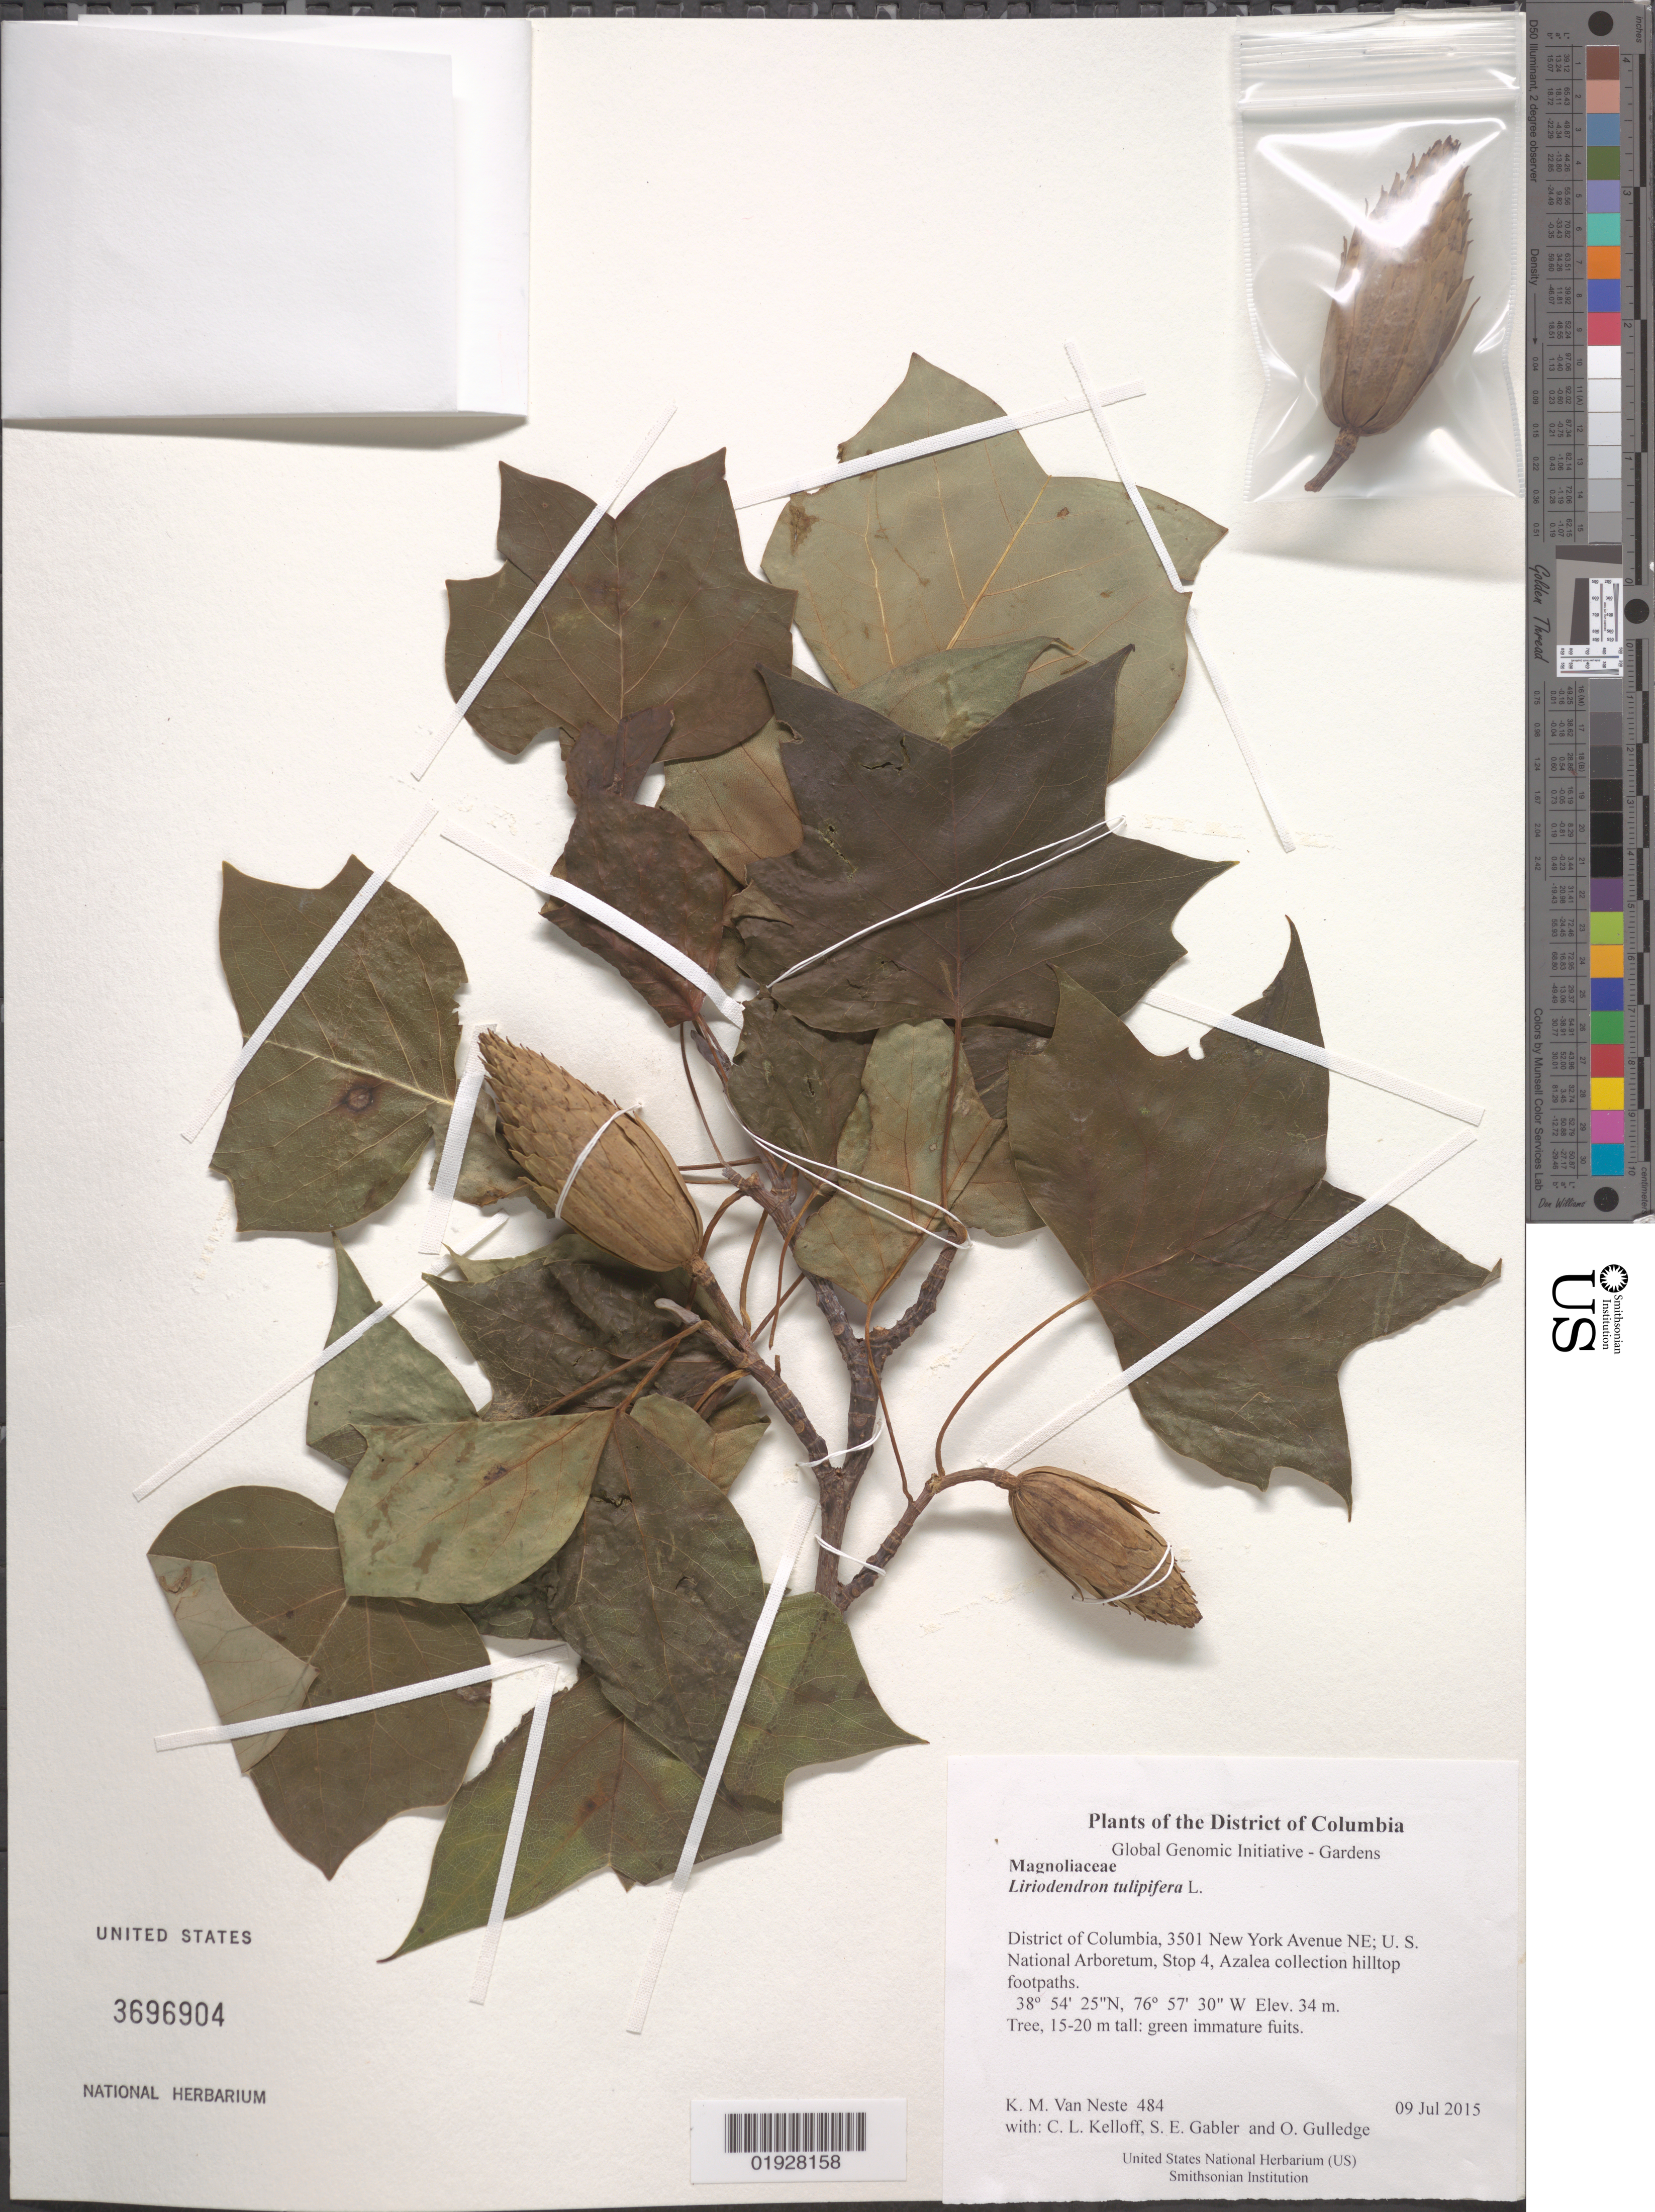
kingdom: Plantae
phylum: Tracheophyta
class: Magnoliopsida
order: Magnoliales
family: Magnoliaceae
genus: Liriodendron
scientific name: Liriodendron tulipifera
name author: L.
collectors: K. M. Van Neste, C. L. Kelloff, S. E. Gabler & O. Gulledge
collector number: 484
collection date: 2015-07-09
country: United States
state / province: District of Columbia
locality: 3501 New York Avenue NE; U. S. National Arboretum, Stop 4, Azalea collection hilltop footpaths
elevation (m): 34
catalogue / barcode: US 3696904